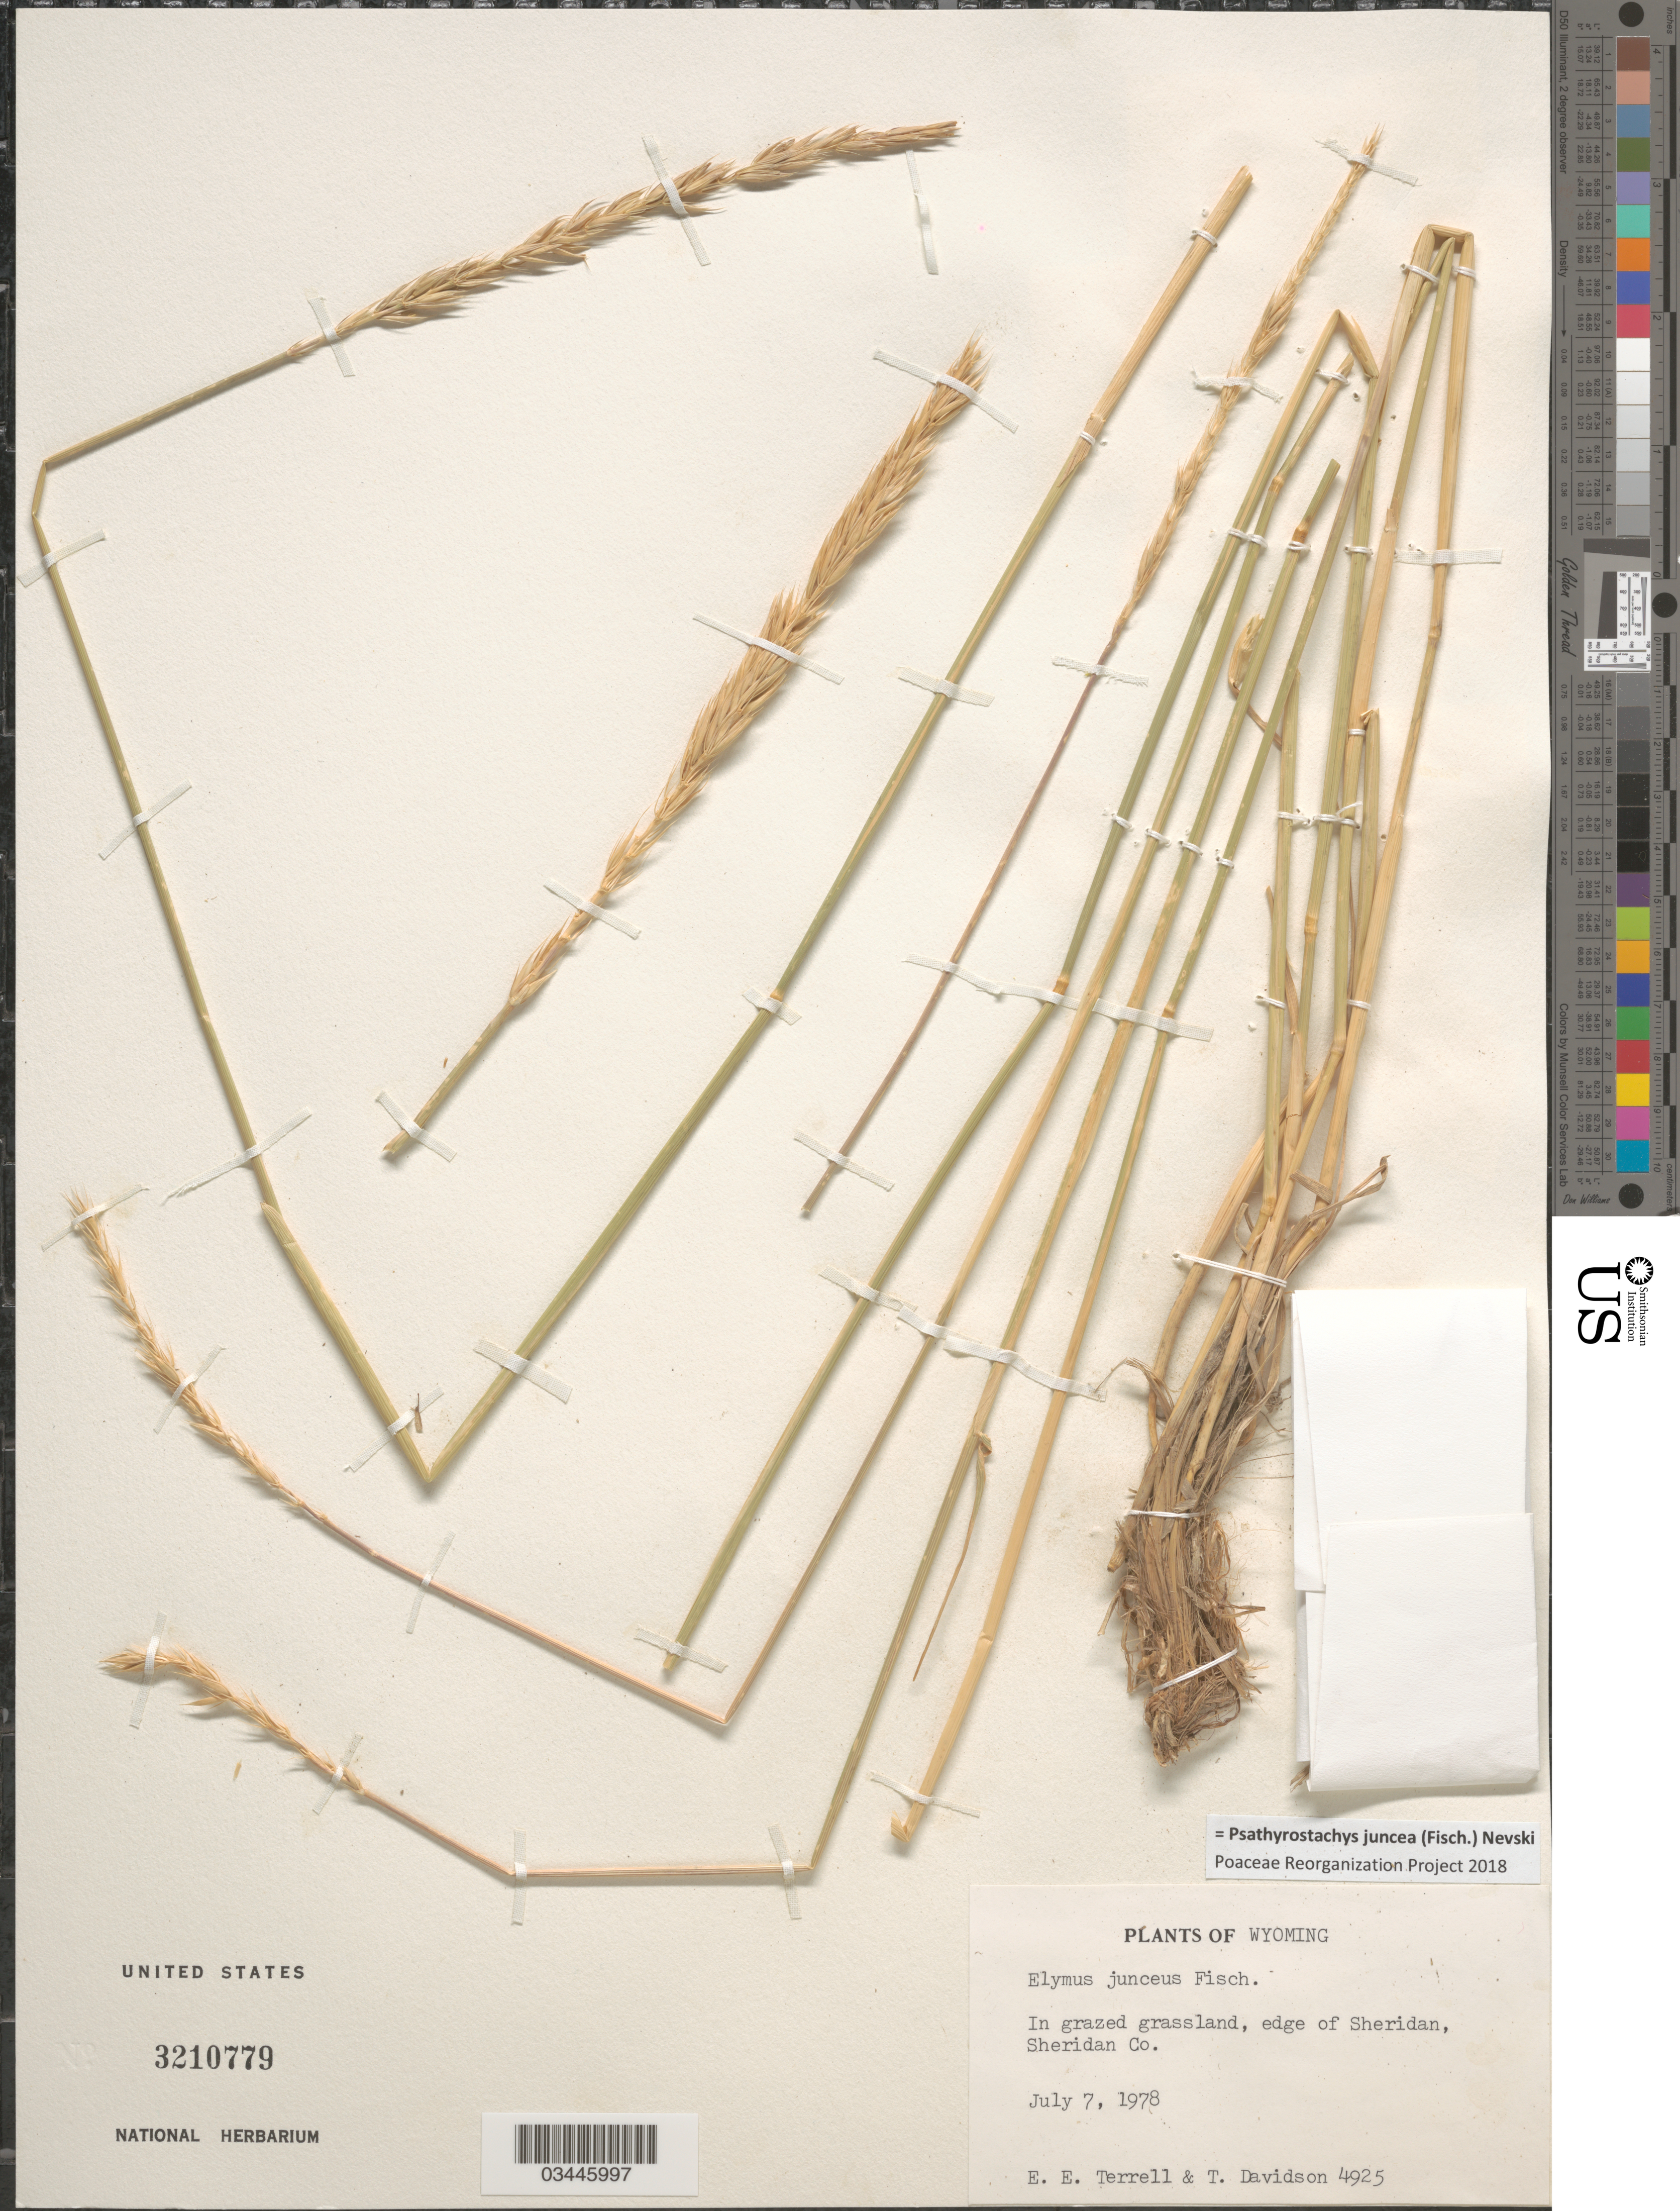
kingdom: Plantae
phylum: Tracheophyta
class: Liliopsida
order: Poales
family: Poaceae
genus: Psathyrostachys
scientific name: Psathyrostachys juncea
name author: (Fisch.) Nevki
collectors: E. E. Terrell & T. Davidson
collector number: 4925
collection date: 1978-07-07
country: United States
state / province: Wyoming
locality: Edge of Sheridan, Sheridan Co.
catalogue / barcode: US 3210779